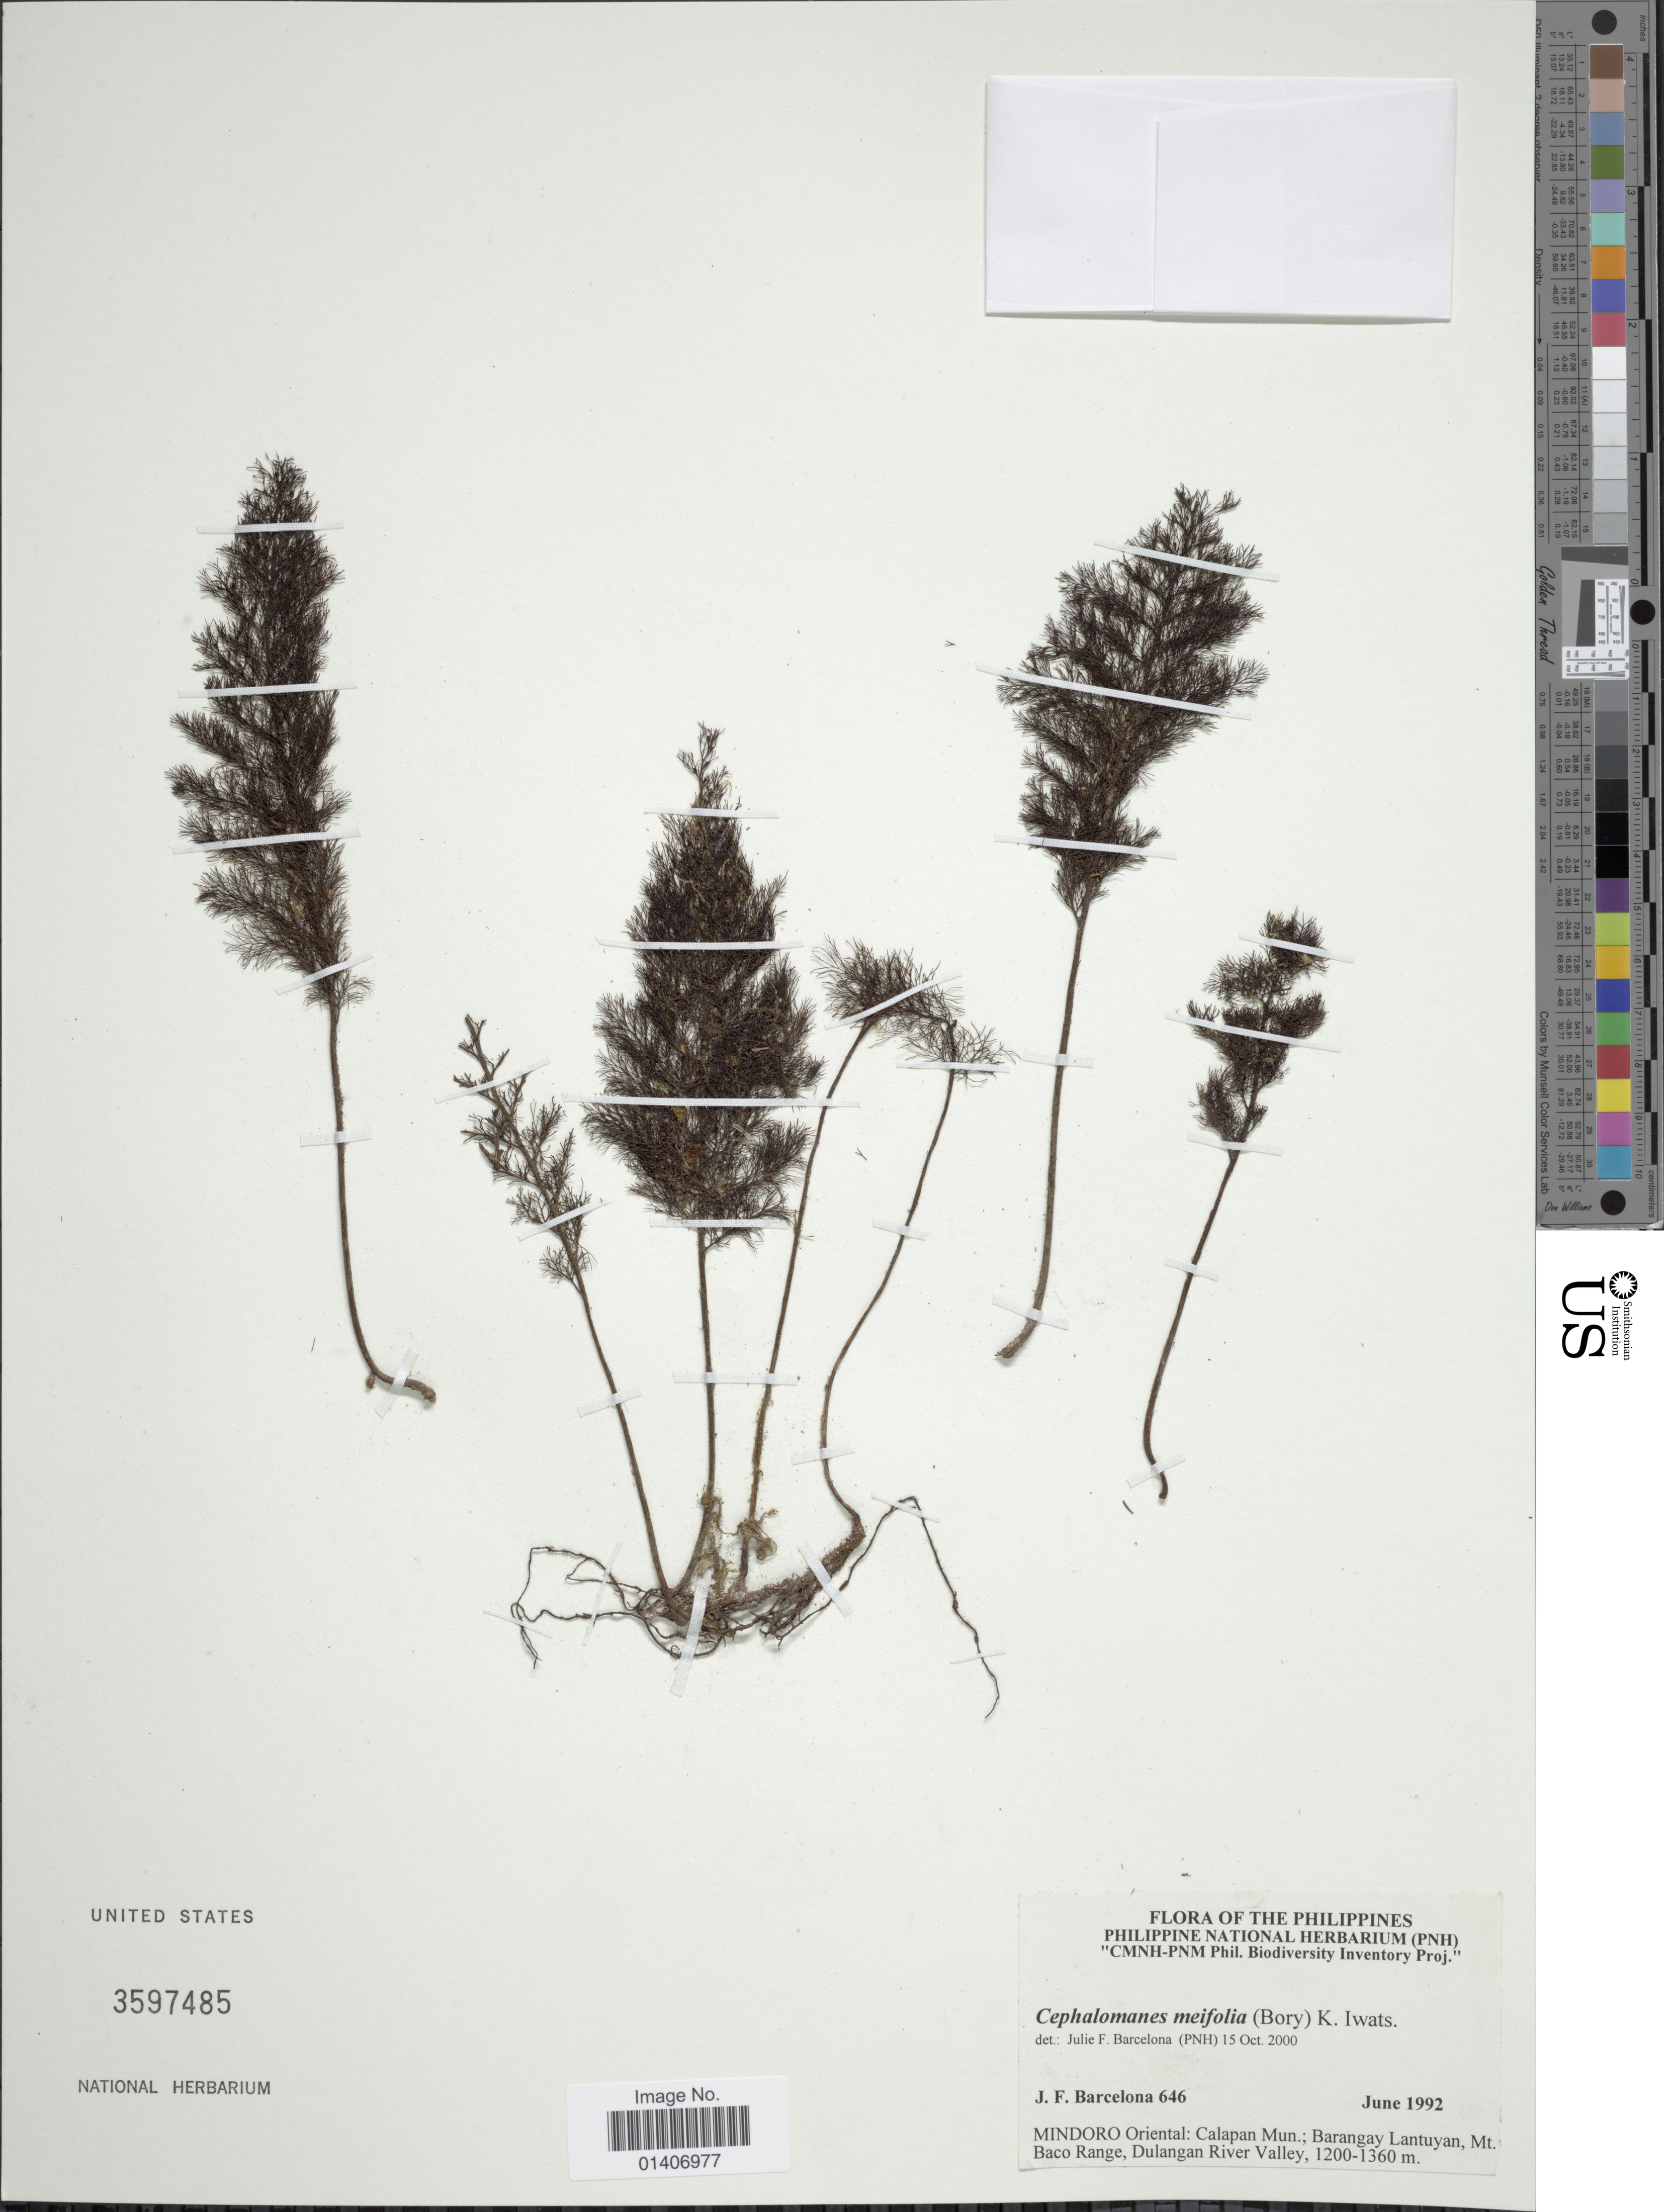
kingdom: Plantae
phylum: Tracheophyta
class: Polypodiopsida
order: Hymenophyllales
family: Hymenophyllaceae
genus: Abrodictyum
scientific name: Abrodictyum meifolium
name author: (Bory) Ebihara & K. Iwats.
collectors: J. F. Barcelona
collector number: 646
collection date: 1992-06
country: Philippines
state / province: Mimaropa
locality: Mindoro Oriental: Calapan Mun.: Barangay Lantuyan, Mt. Baco Range, Dulangan River Valley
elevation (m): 1200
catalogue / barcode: US 3597485